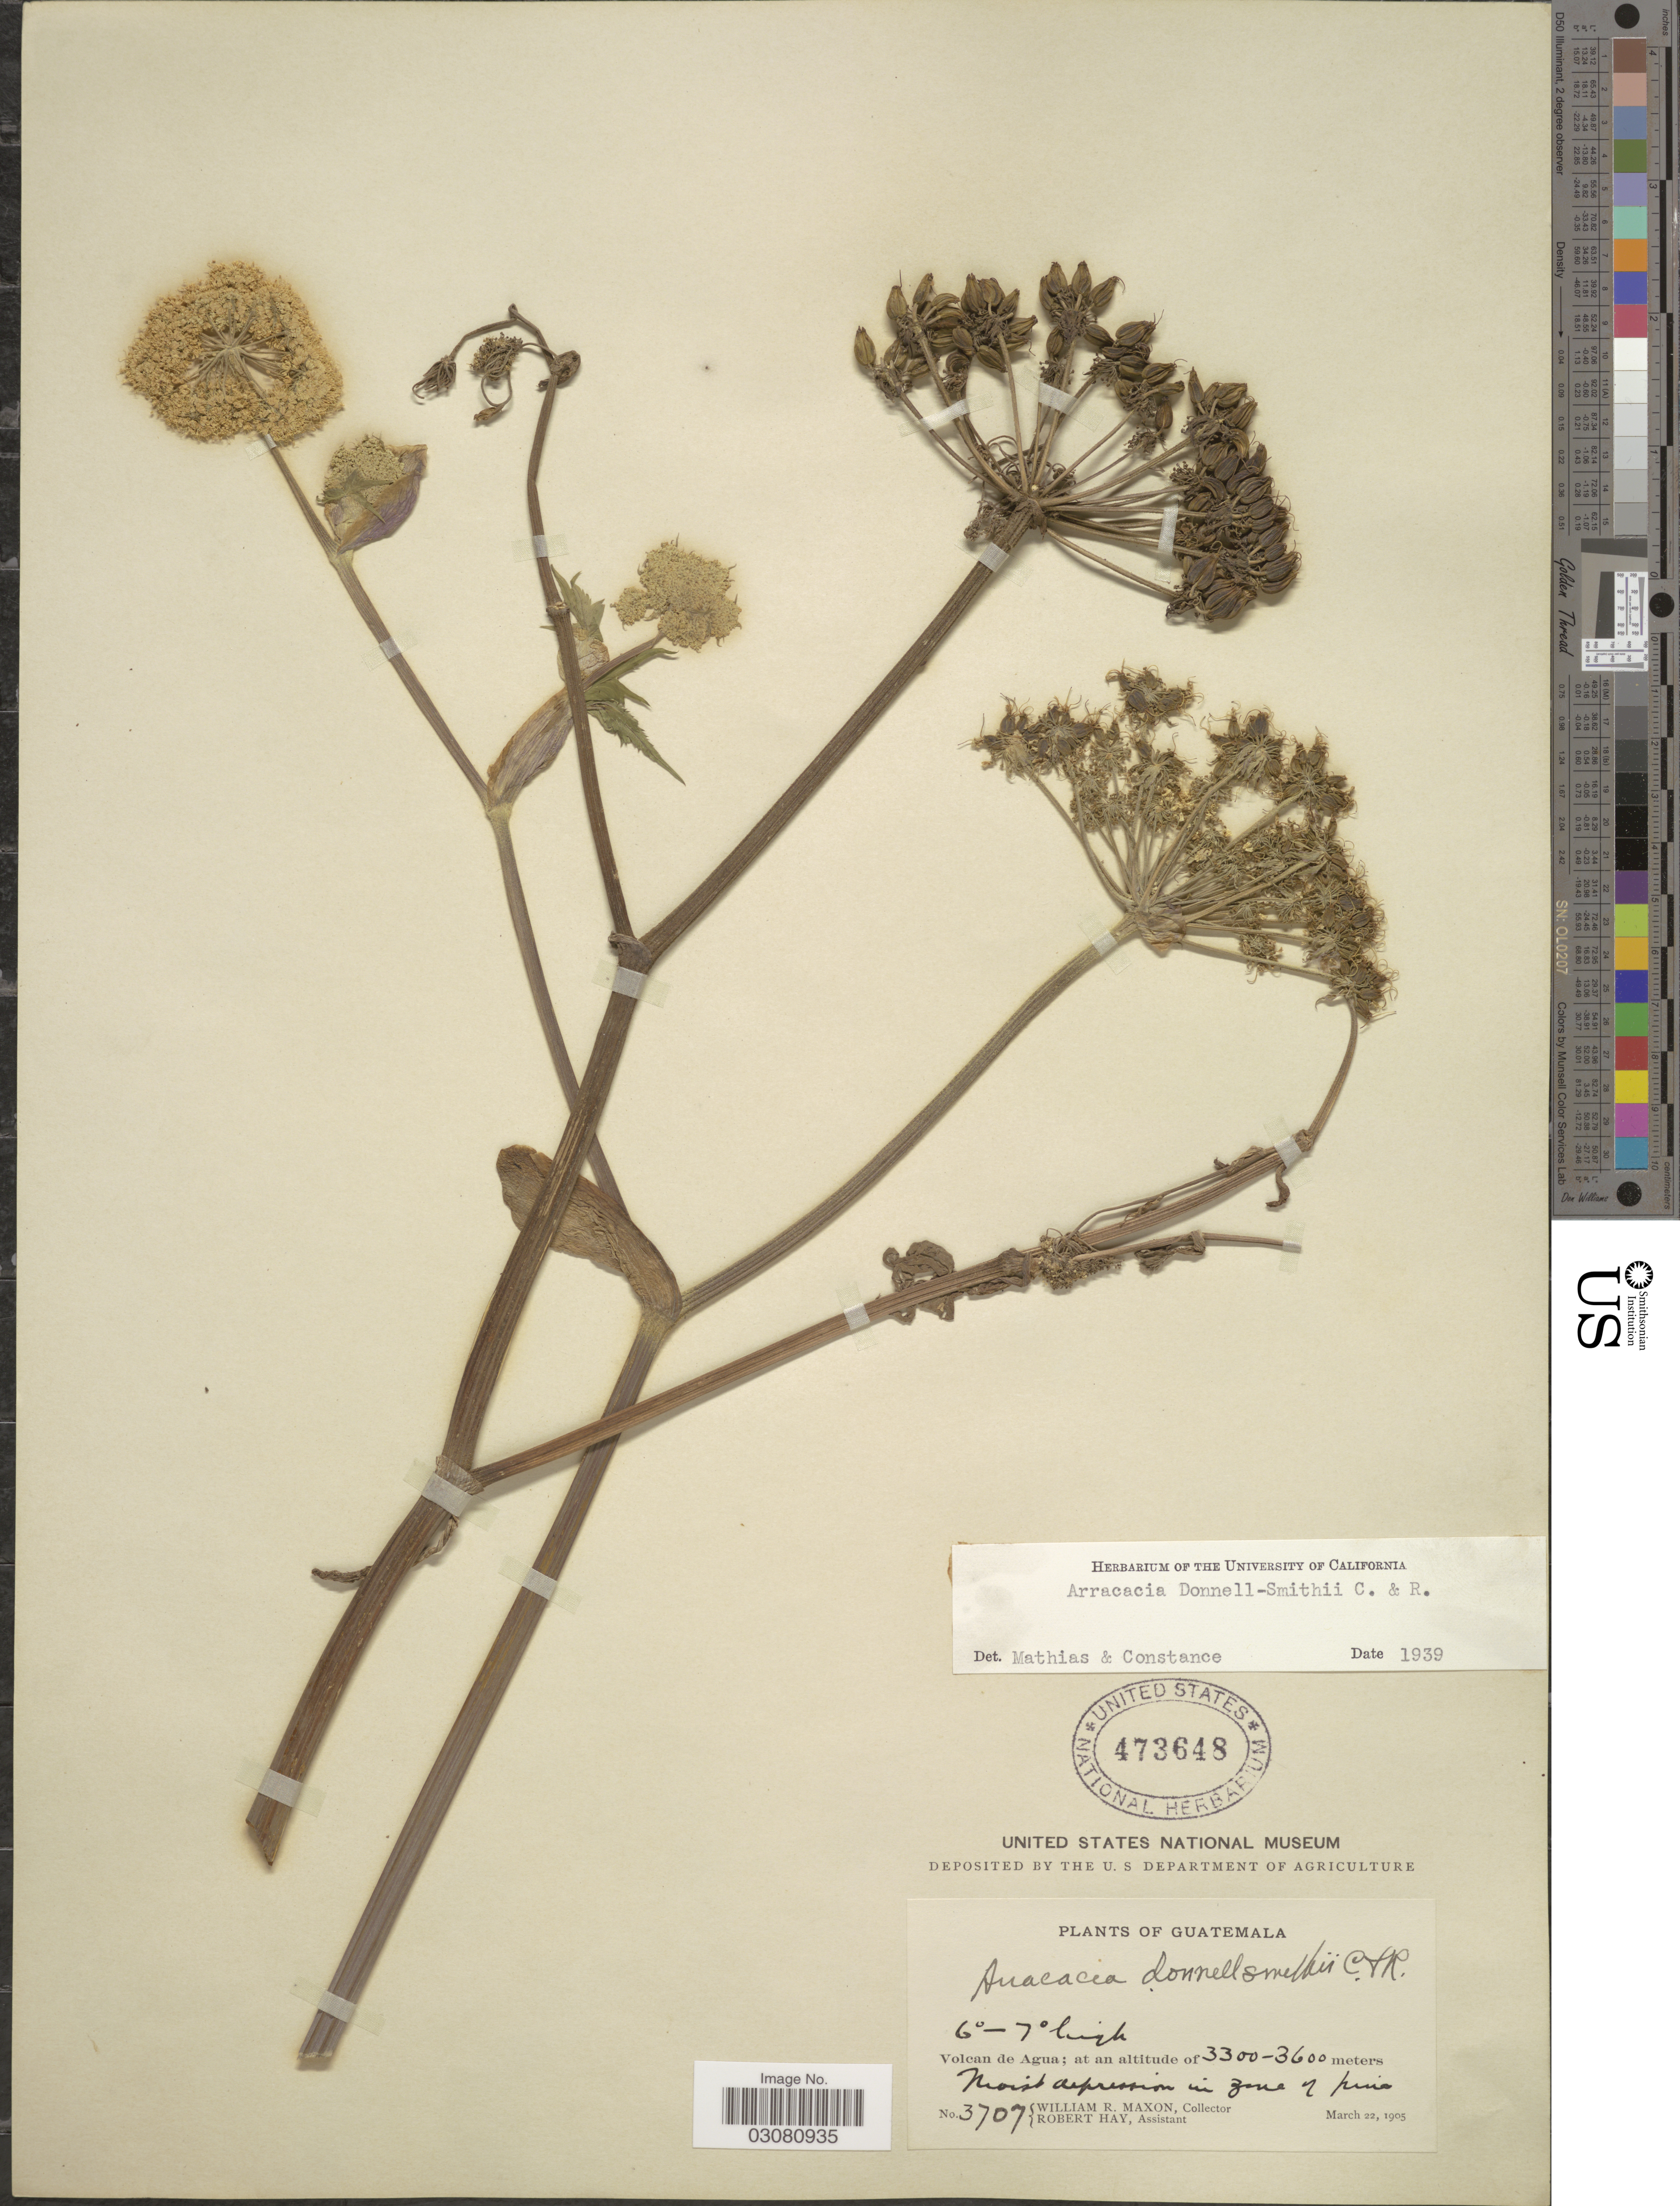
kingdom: Plantae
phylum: Tracheophyta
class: Magnoliopsida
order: Apiales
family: Apiaceae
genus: Arracacia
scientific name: Arracacia donnell-smithii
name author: J.M. Coult. & Rose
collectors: W. R. Maxon & R. Hay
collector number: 3707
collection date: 1905-03-22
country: Guatemala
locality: Volcan de Agua.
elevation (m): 3300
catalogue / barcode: US 473648